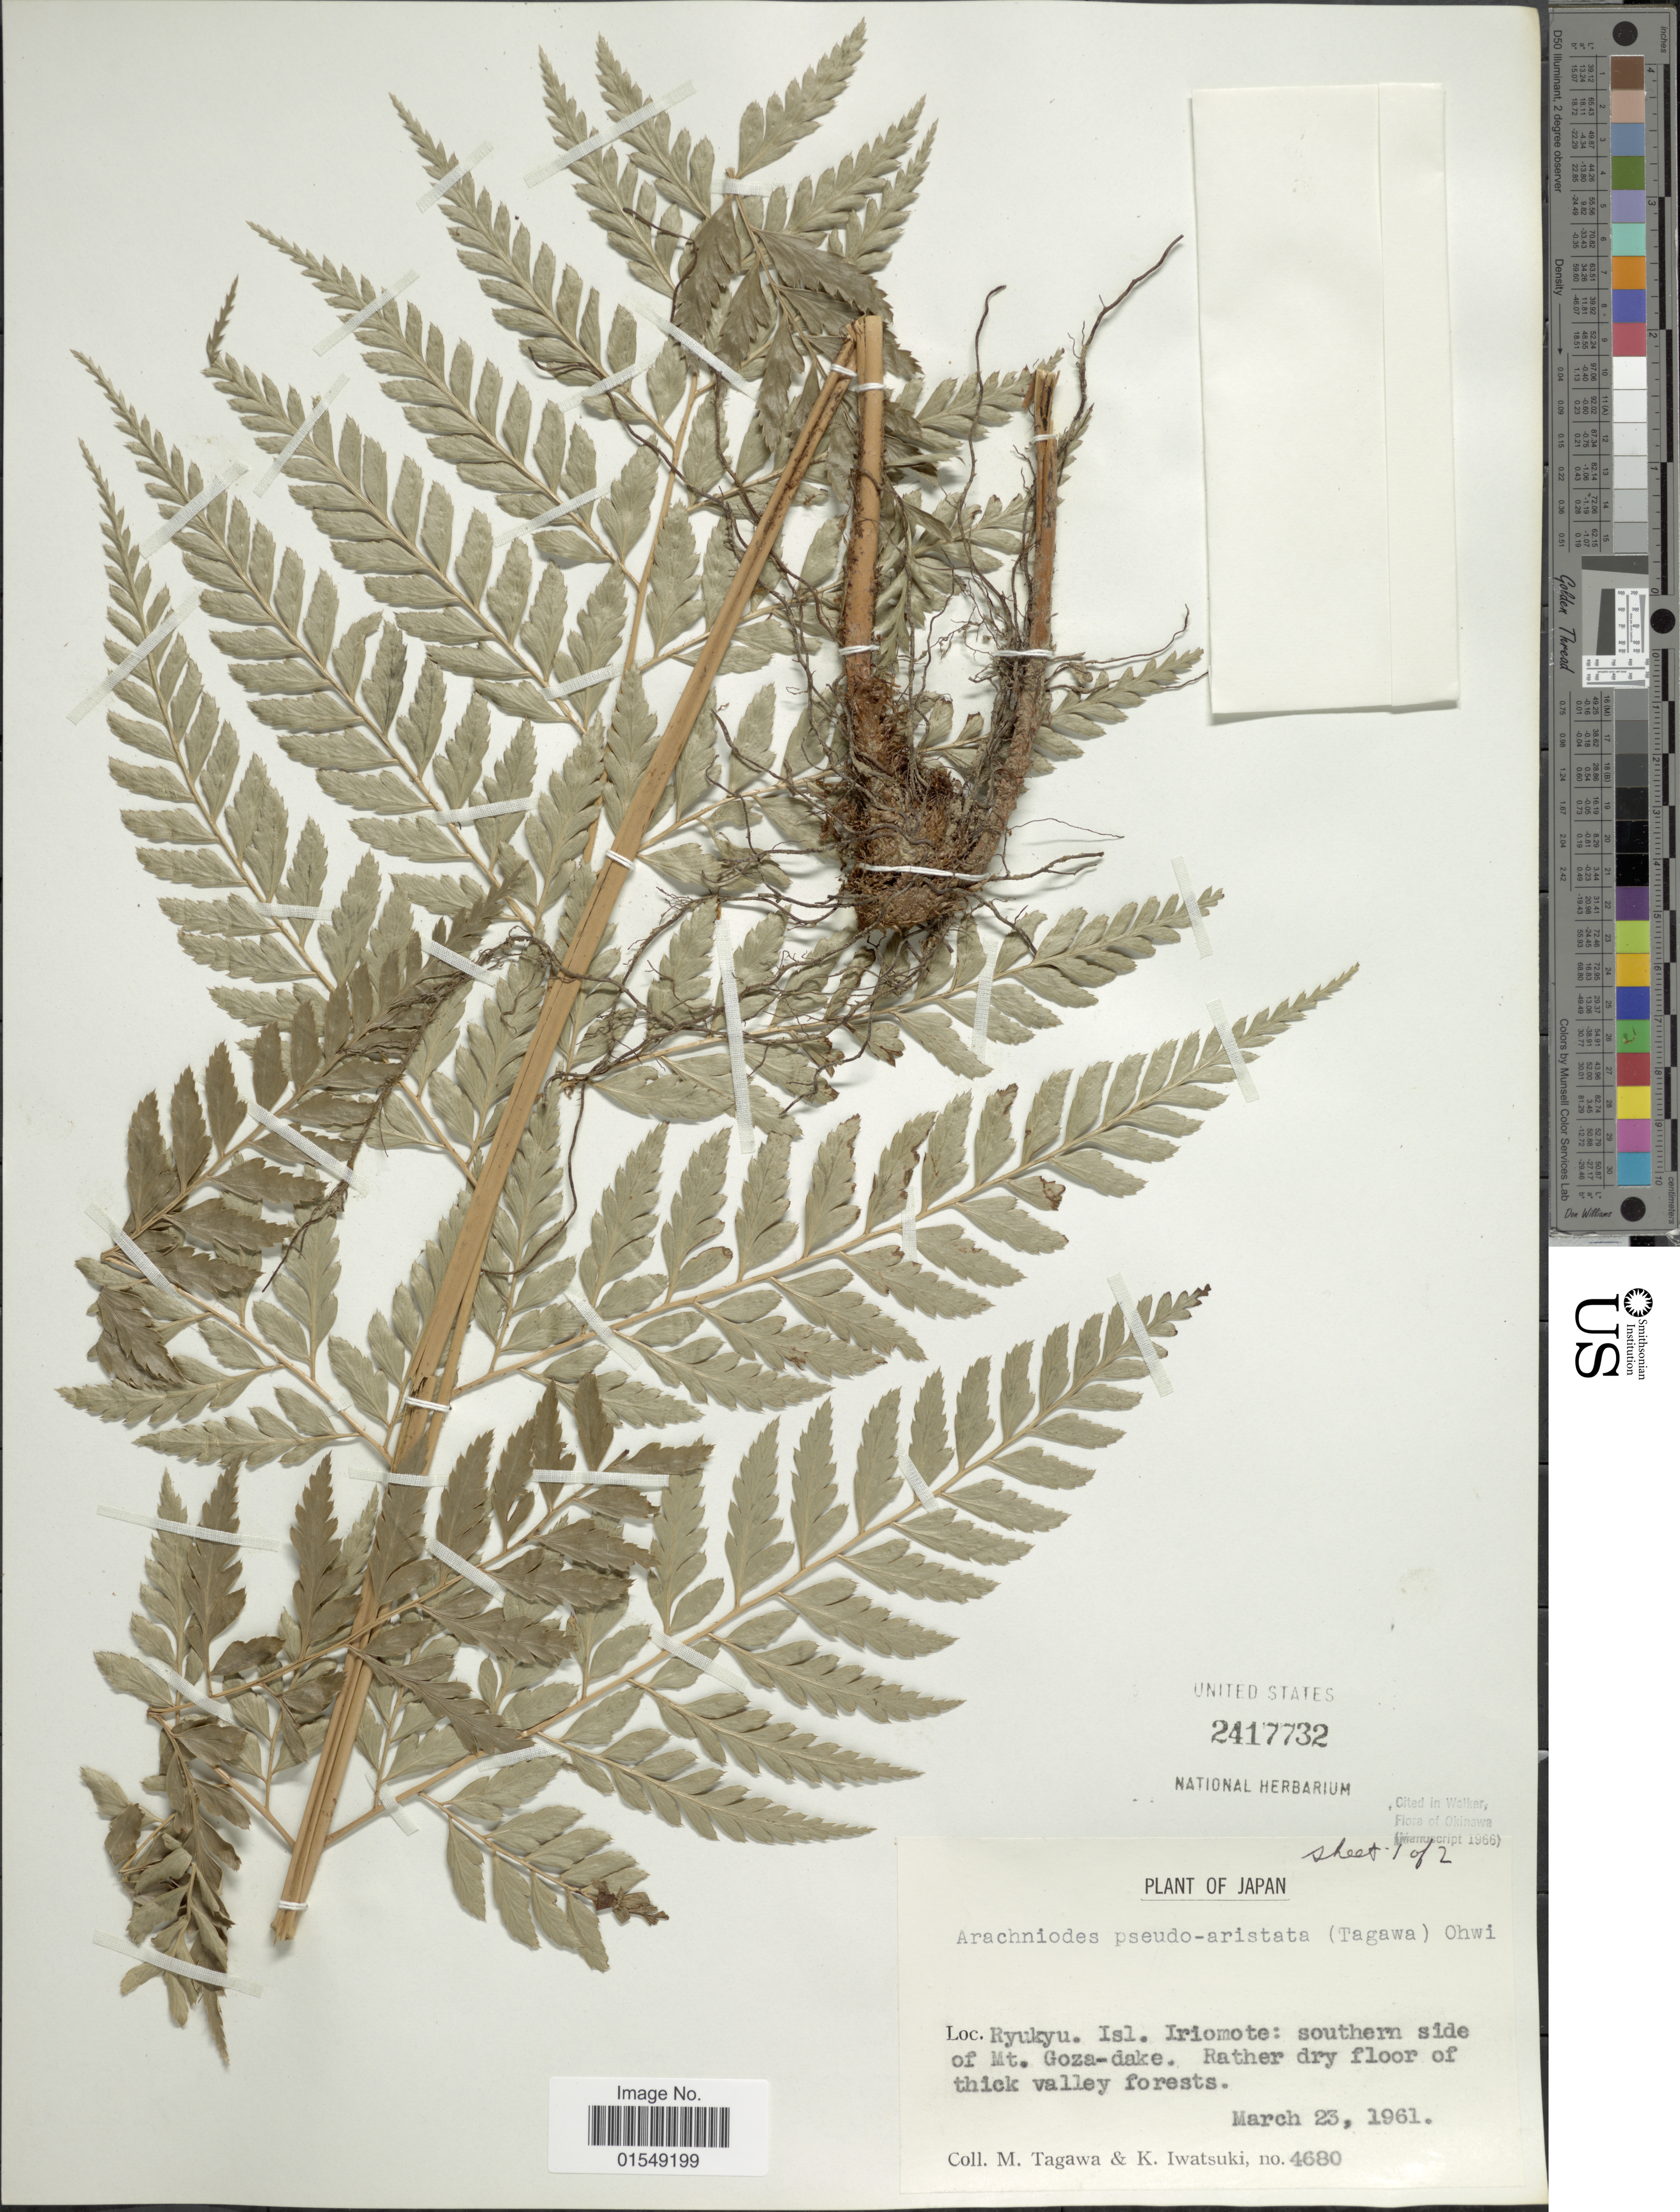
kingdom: Plantae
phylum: Tracheophyta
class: Polypodiopsida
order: Polypodiales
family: Dryopteridaceae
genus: Arachniodes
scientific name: Arachniodes pseudoaristata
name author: (Tagawa) Ohwi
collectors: M. Tagawa & K. Iwatsuki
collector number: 4680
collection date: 1961-03-23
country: Japan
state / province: Okinawa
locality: Ryukyu. Isl. Iriomote: southern side of Mt. Goza-dake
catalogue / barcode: US 2417732